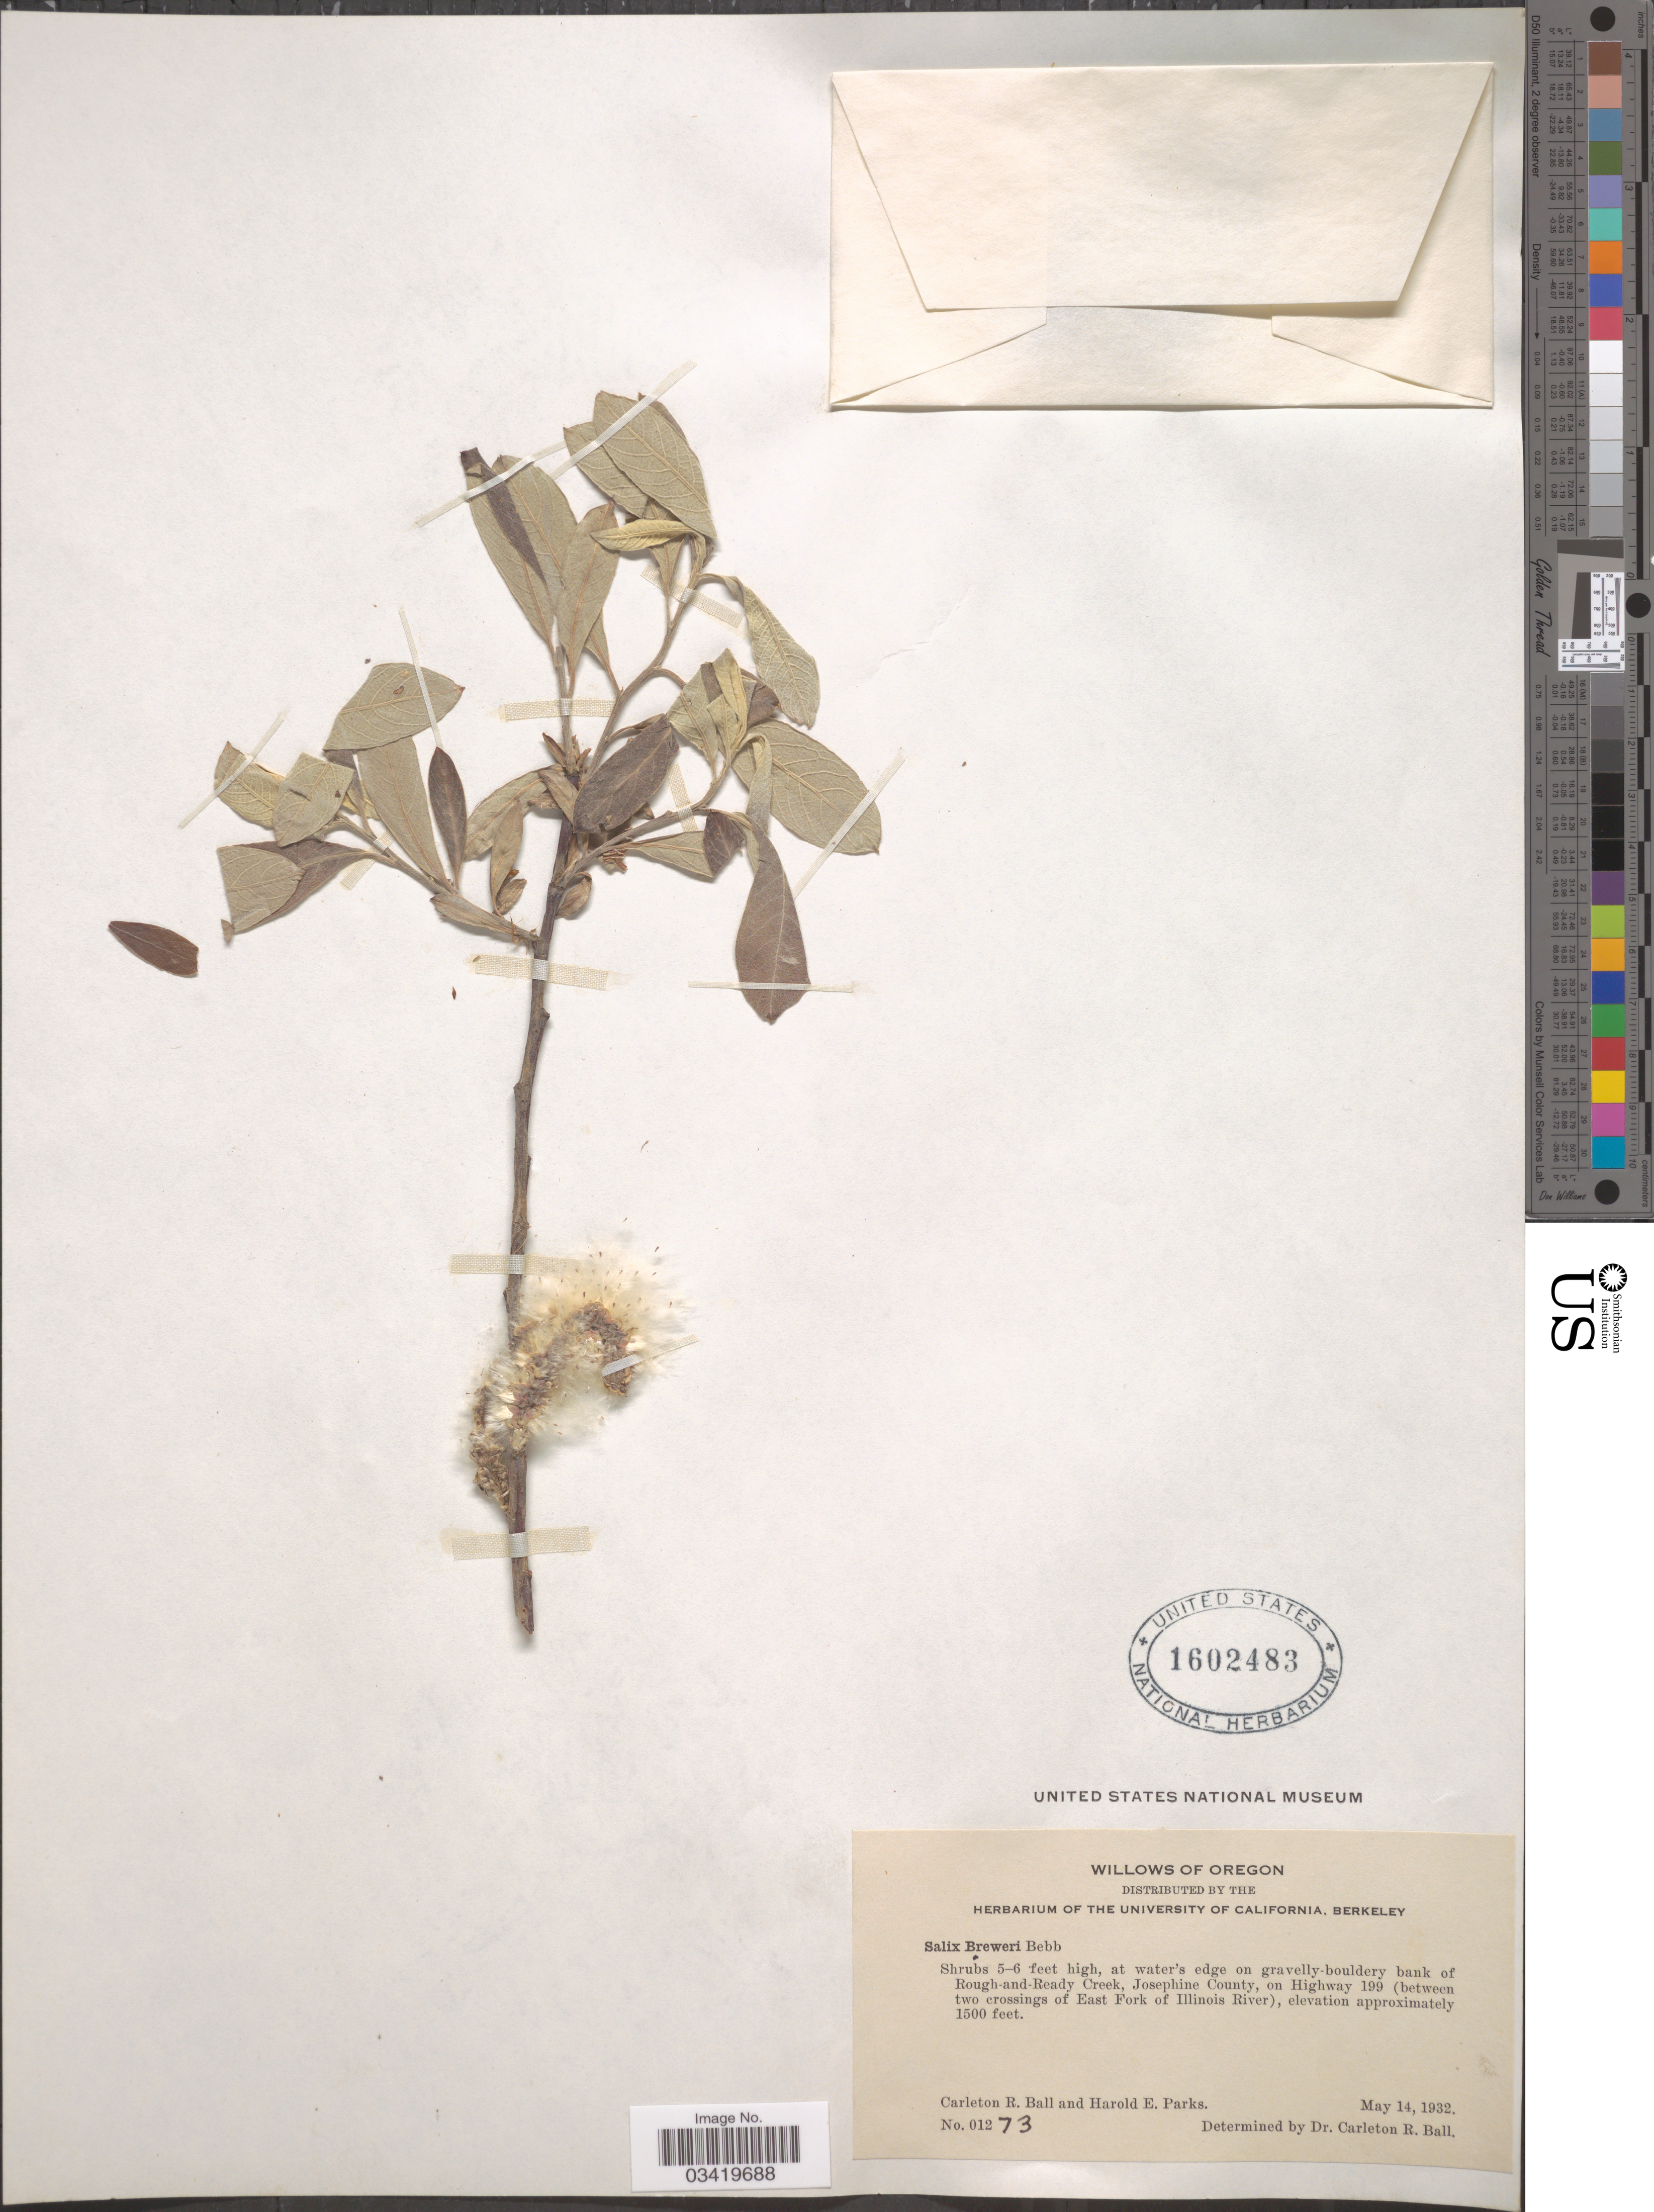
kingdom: Plantae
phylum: Tracheophyta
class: Magnoliopsida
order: Malpighiales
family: Salicaceae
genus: Salix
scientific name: Salix breweri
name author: Bebb in S. Watson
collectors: C. R. Ball & H. E. Parks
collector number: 01273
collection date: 1932-05-14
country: United States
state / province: Oregon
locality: At water's edge on gravelly-bouldery bank of Rough-and-Ready Creek, Josephine County, on Highway 199 (between two crossings of East Fork of Illinois River).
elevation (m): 457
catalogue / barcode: US 1602483